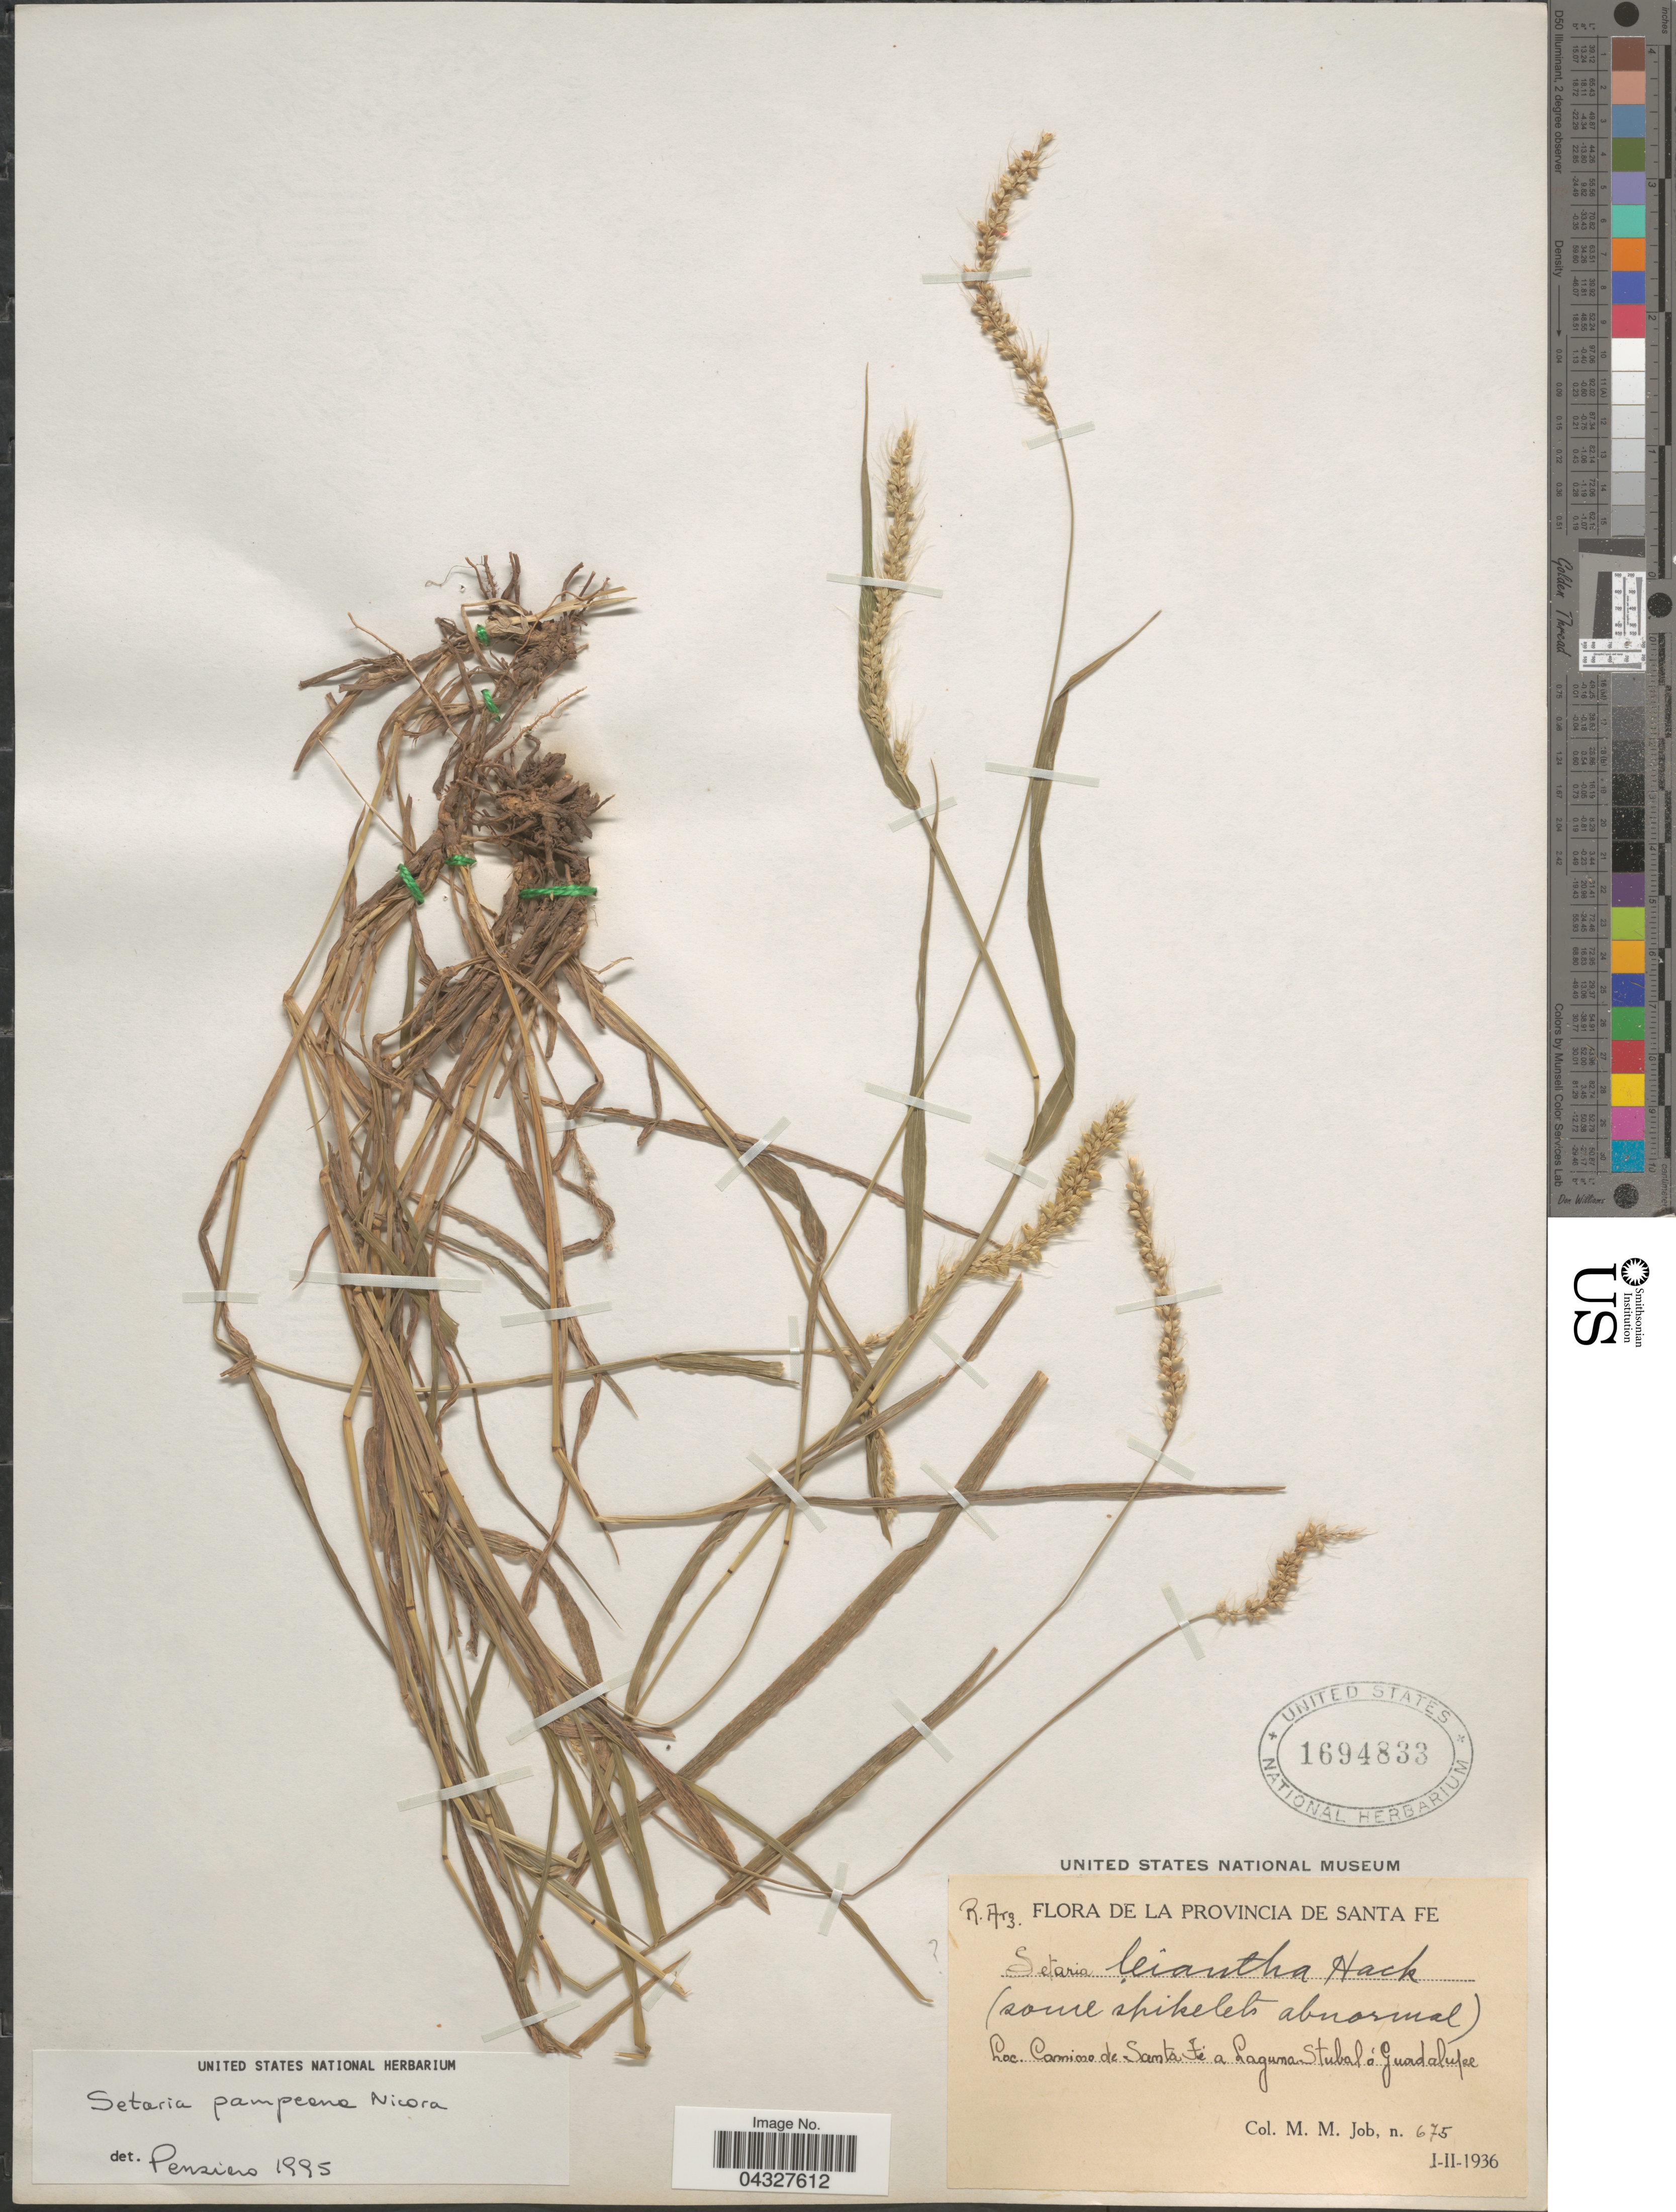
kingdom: Plantae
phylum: Tracheophyta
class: Liliopsida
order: Poales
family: Poaceae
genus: Setaria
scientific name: Setaria pampeana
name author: Parodi ex Nicora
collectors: M. Job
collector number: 675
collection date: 1936-02-01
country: Argentina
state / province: Santa Fe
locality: Camino de Santa Fé a Laguna Stubal á Guadalupe.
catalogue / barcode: US 1694833